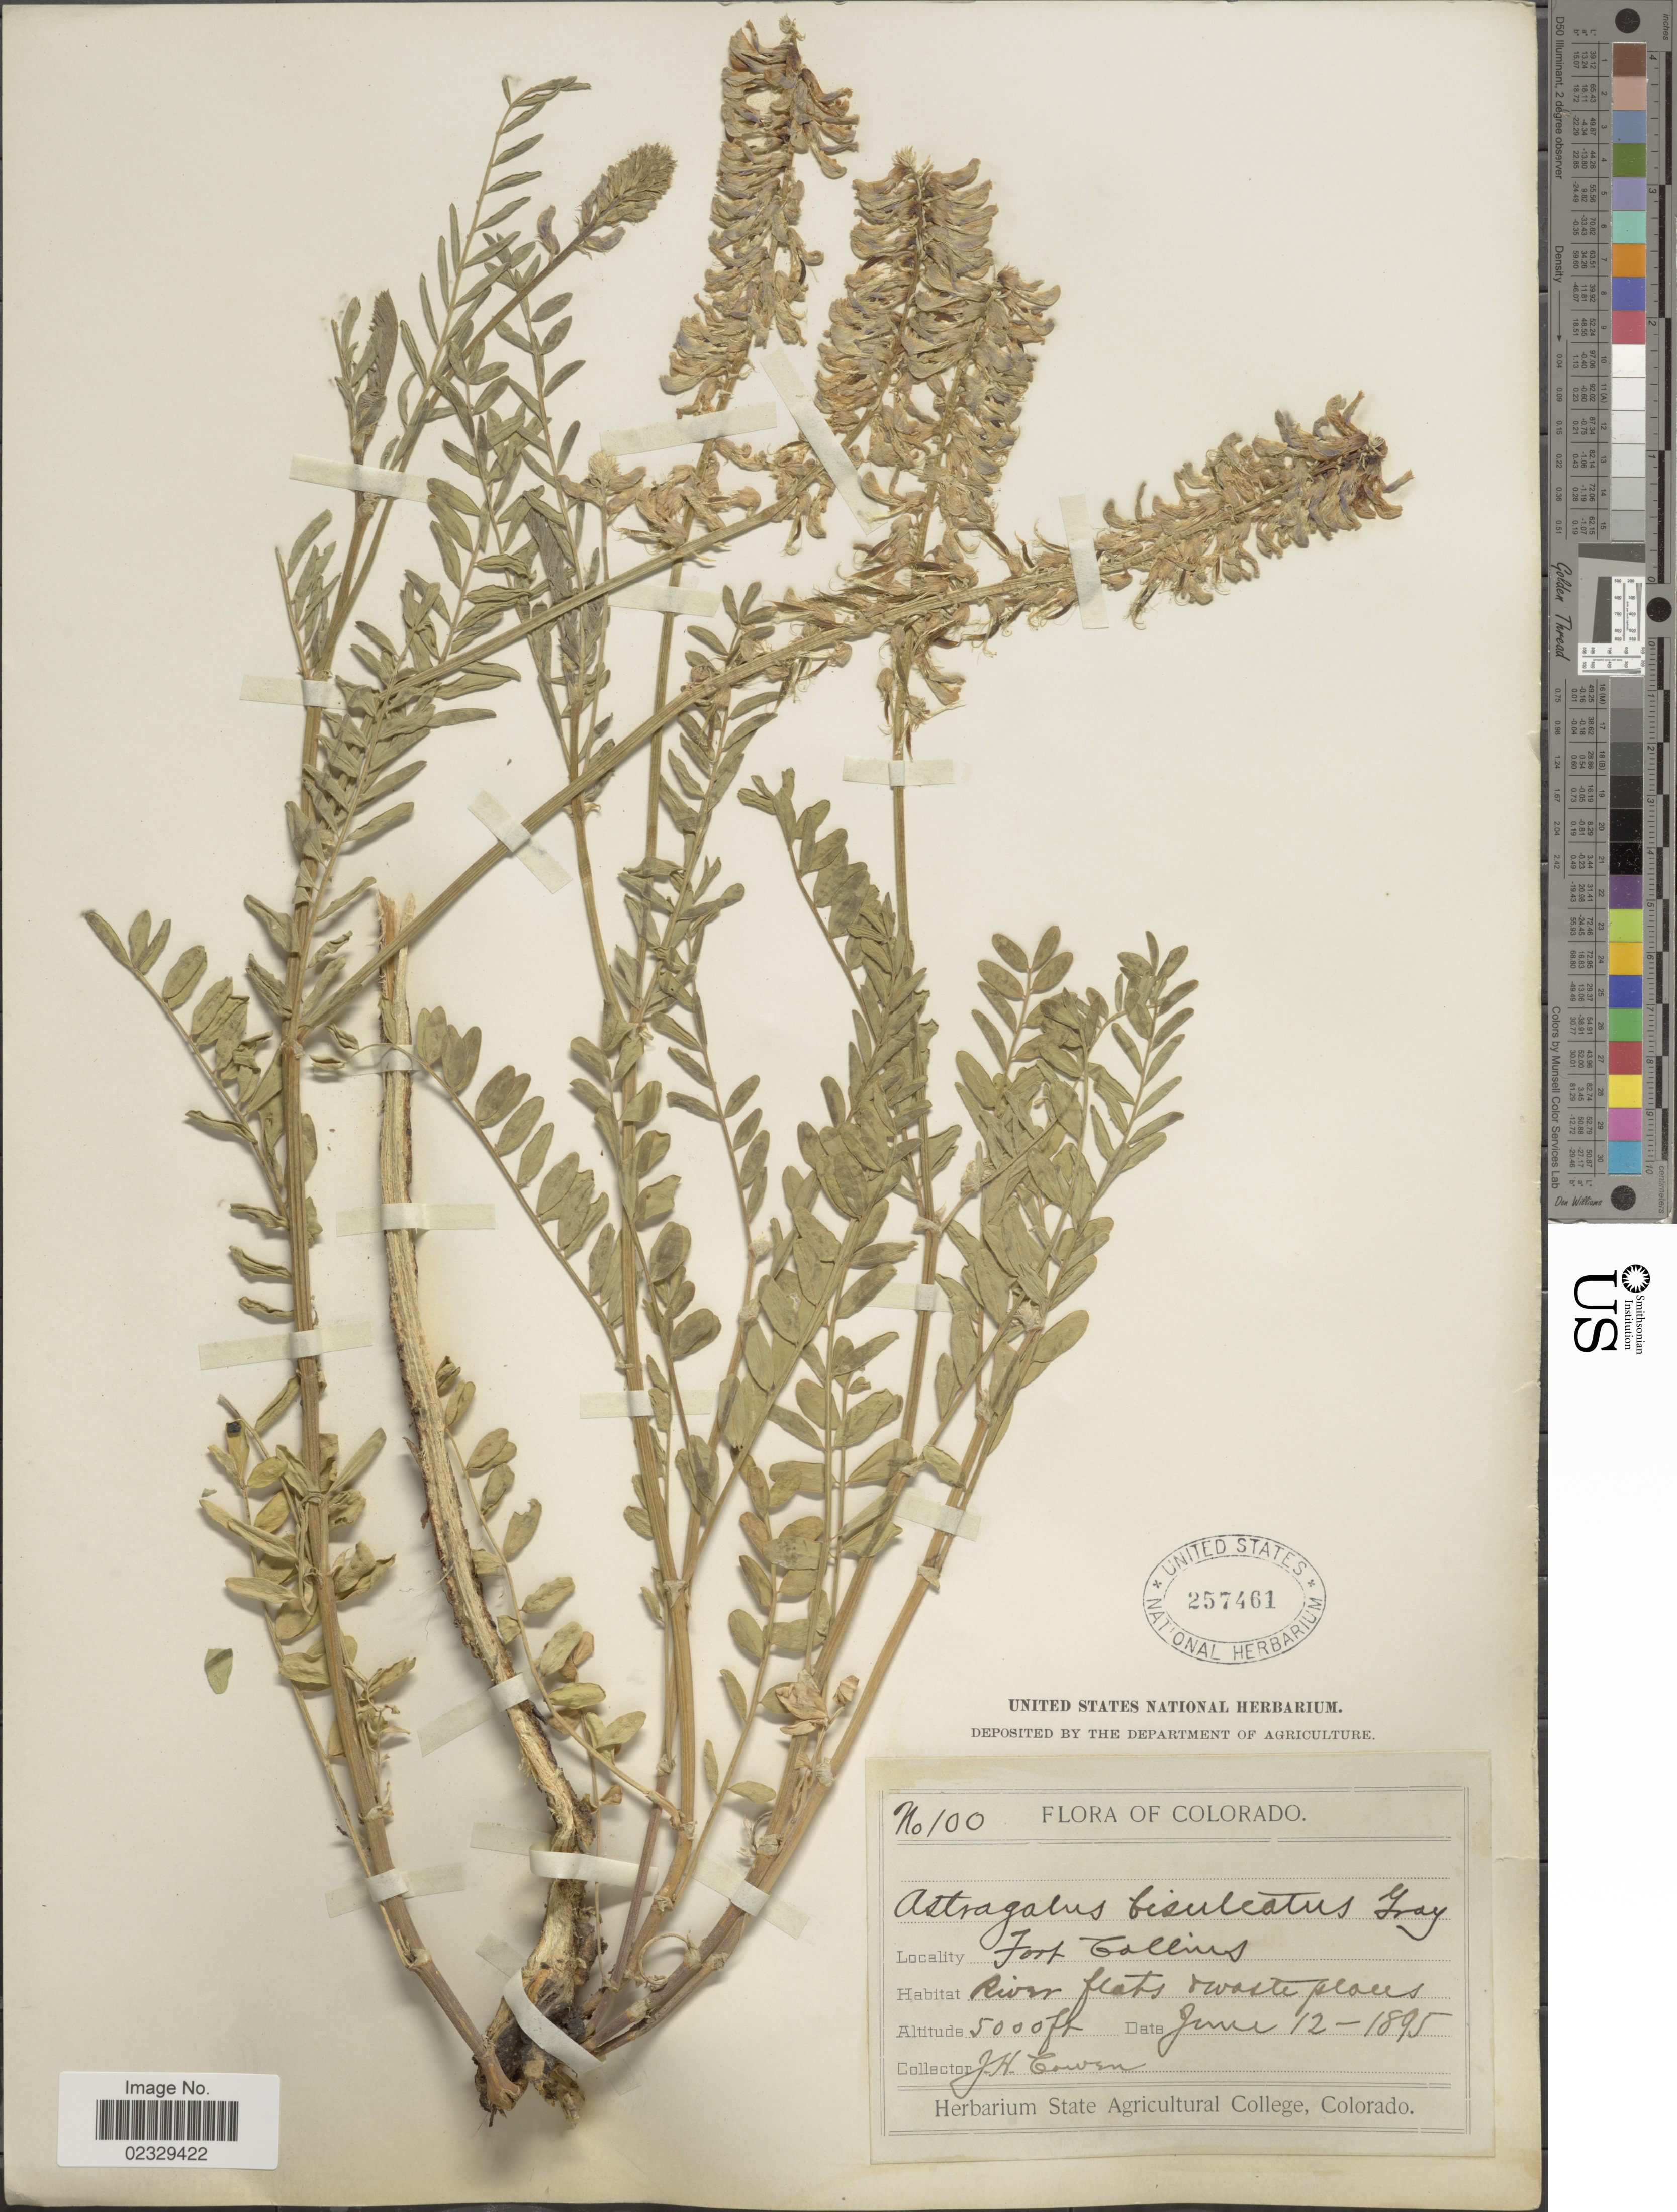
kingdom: Plantae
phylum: Tracheophyta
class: Magnoliopsida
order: Fabales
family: Fabaceae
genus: Astragalus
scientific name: Astragalus bisulcatus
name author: (Hook.) A. Gray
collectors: J. H. Cowen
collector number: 100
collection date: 1895-06-12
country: United States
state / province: Colorado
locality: Fort Collins, River flats & waste places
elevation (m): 1524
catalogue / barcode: US 257461